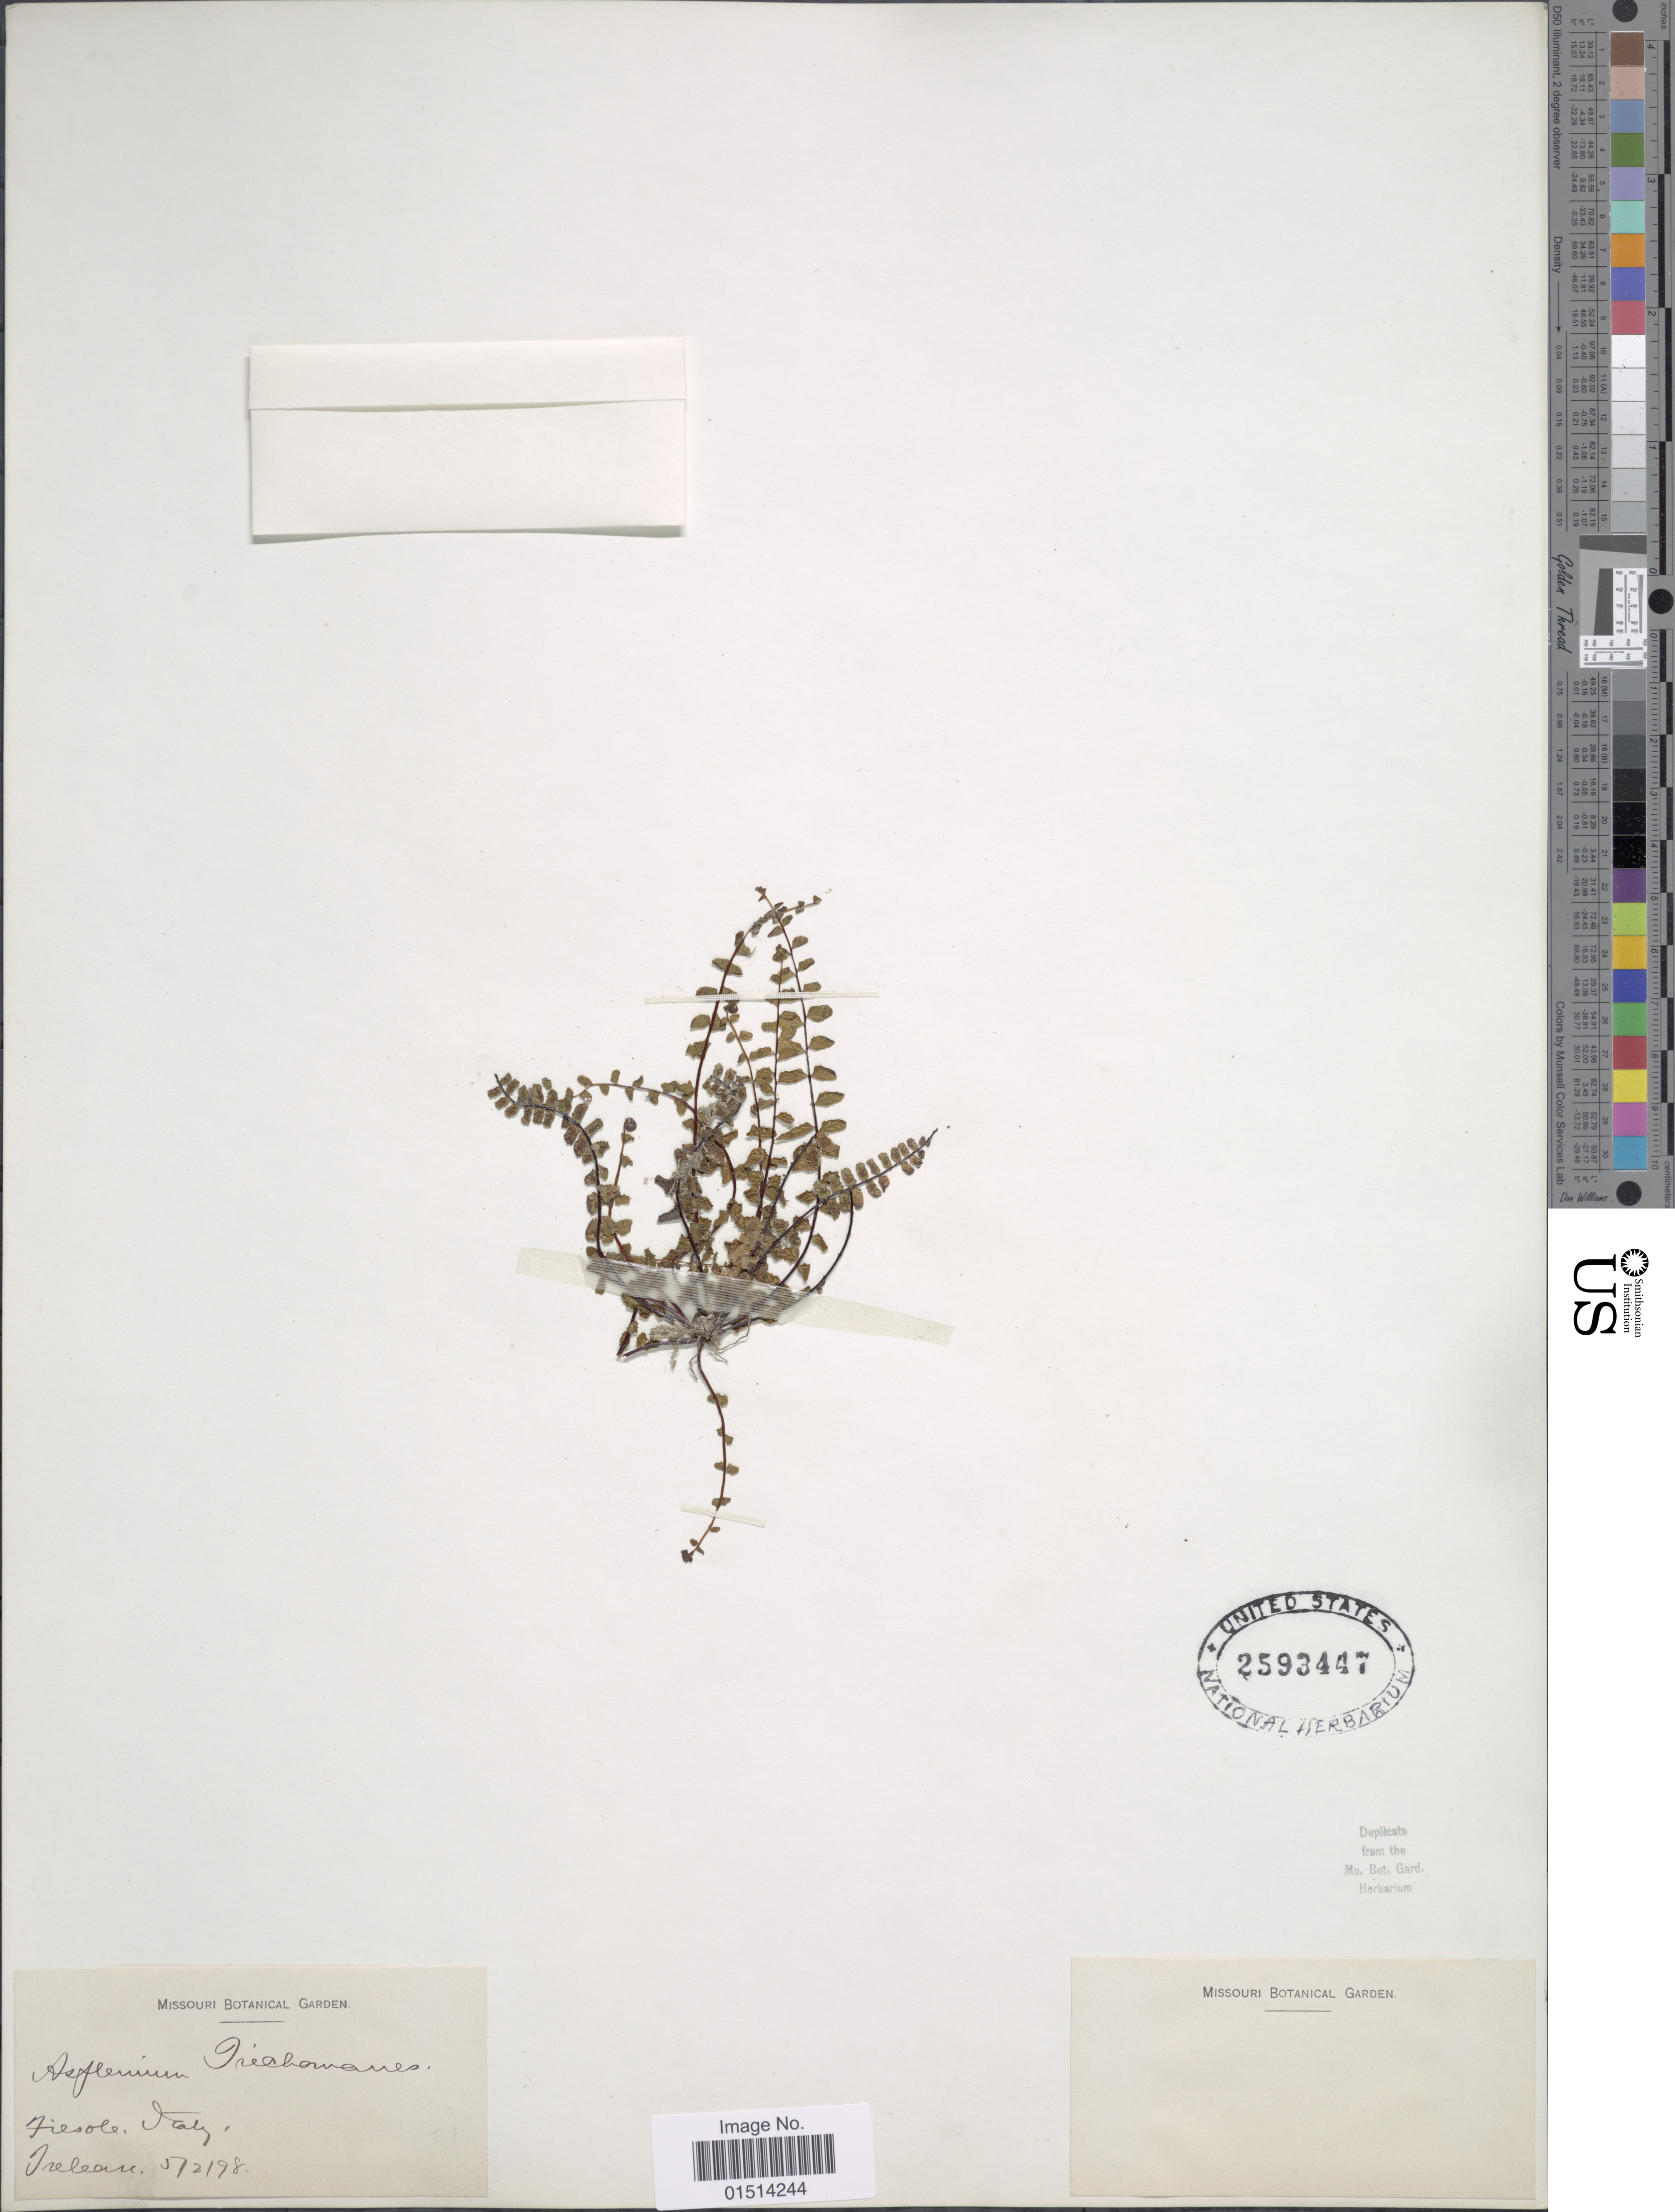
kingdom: Plantae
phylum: Tracheophyta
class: Polypodiopsida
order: Polypodiales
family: Aspleniaceae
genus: Asplenium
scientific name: Asplenium trichomanes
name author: L.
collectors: Ireleau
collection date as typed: Transcribed d/m/y: 5/2/98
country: Italy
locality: Fiesole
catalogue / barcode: US 2593447